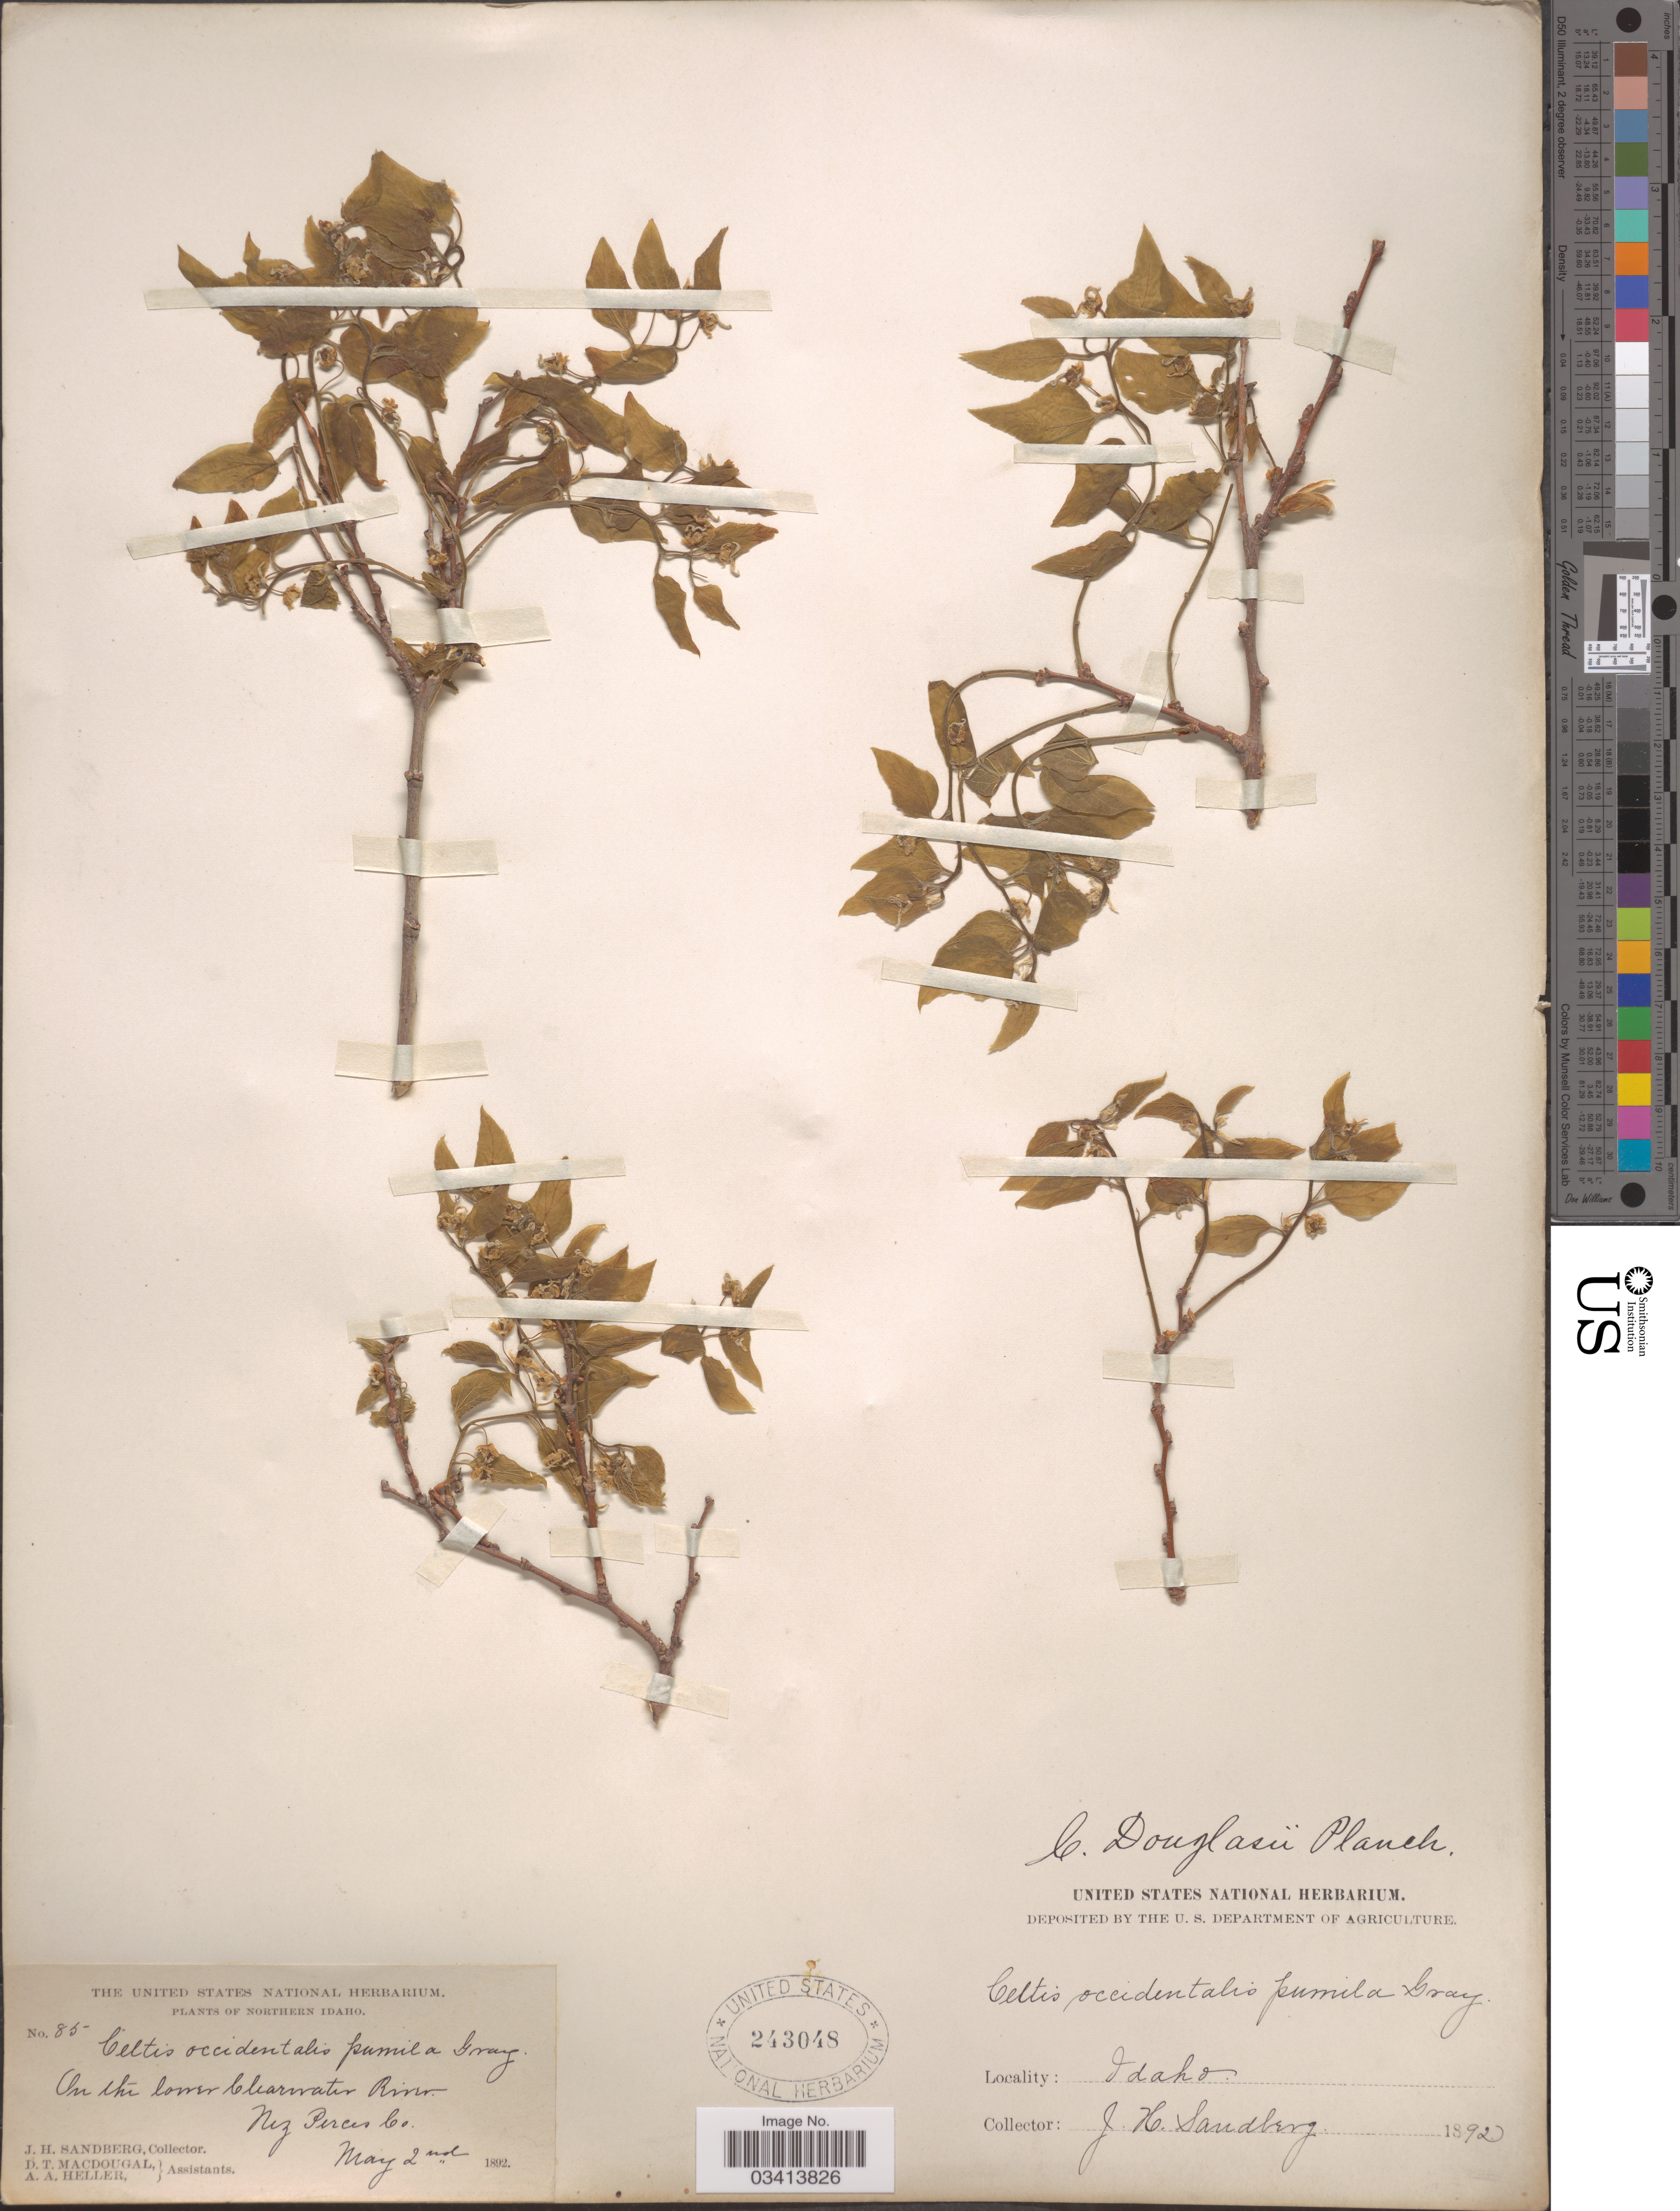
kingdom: Plantae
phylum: Tracheophyta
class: Magnoliopsida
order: Rosales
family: Cannabaceae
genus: Celtis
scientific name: Celtis laevigata var. reticulata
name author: (Torr.) L.D. Benson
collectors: J. H. Sandberg, D. T. MacDougal & A. A. Heller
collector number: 85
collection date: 1892-05-02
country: United States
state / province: Idaho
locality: Northern Idaho. On the lower Clearwater River. Nez Perces Co.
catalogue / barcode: US 243048